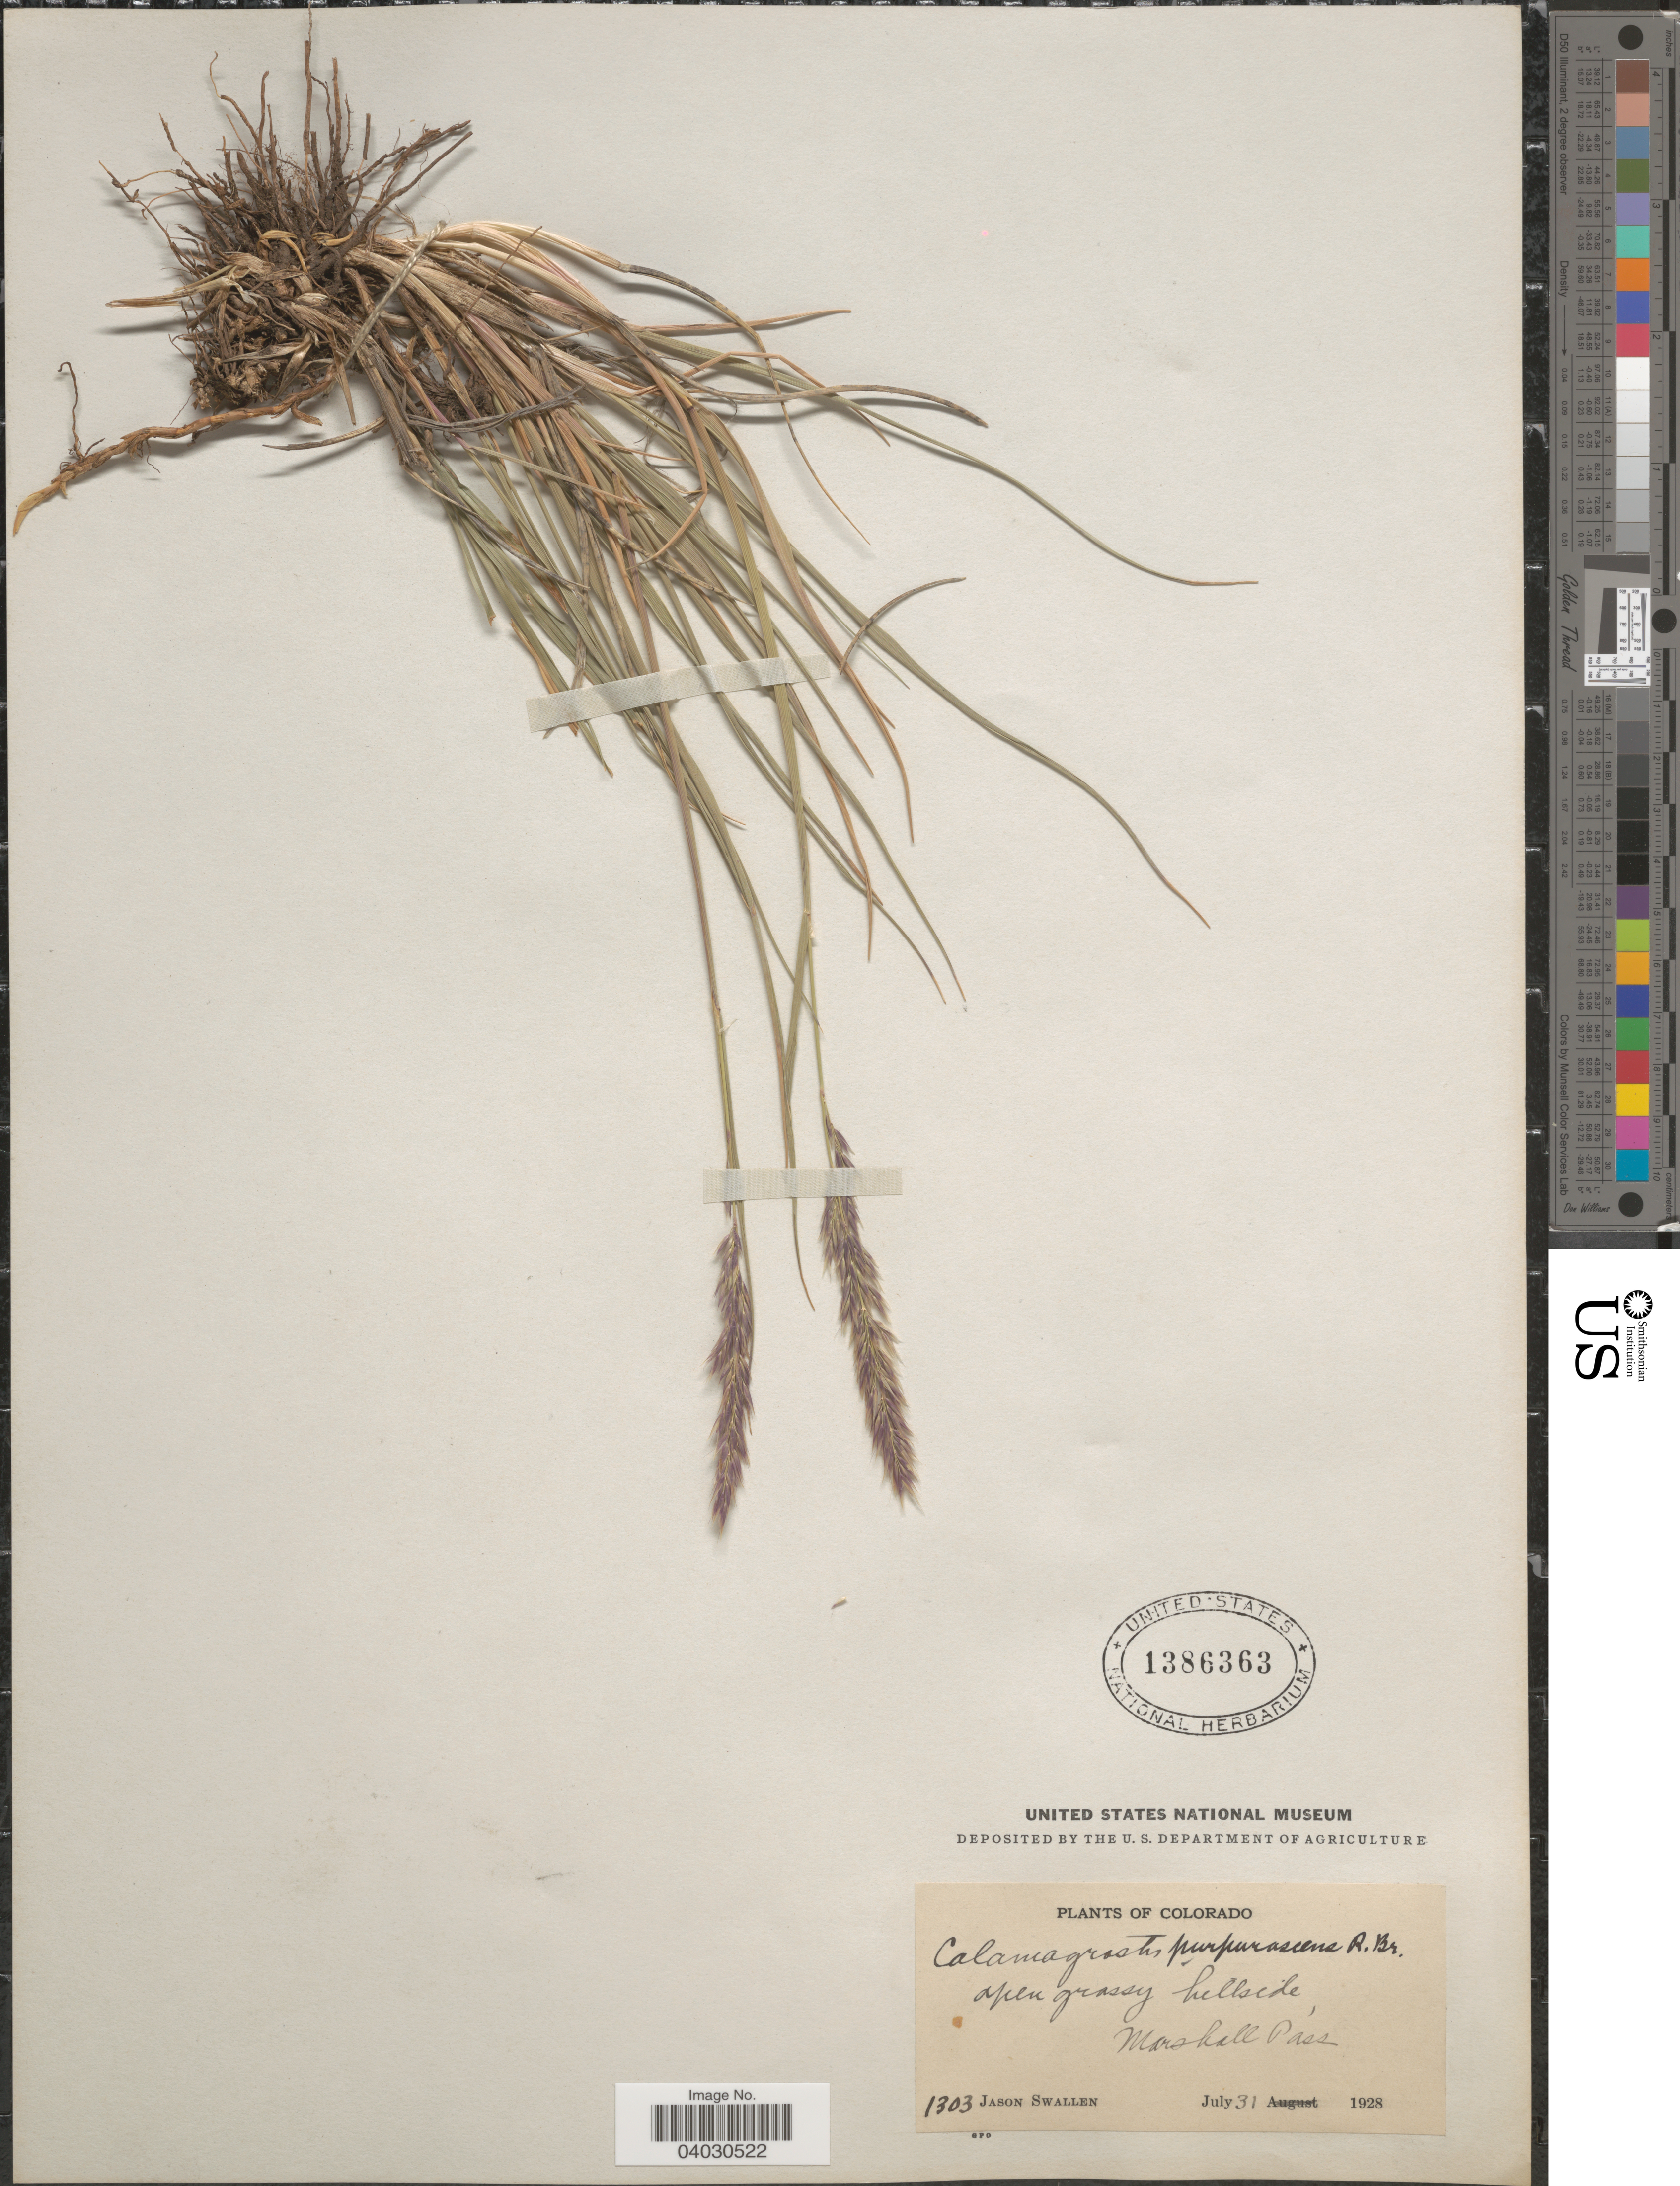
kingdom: Plantae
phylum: Tracheophyta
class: Liliopsida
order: Poales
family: Poaceae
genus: Calamagrostis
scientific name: Calamagrostis purpurascens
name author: R. Br.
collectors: J. R. Swallen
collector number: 1303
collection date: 1928-07-31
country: United States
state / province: Colorado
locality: Open grassy hillside, Marshall Pass.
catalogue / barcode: US 1386363